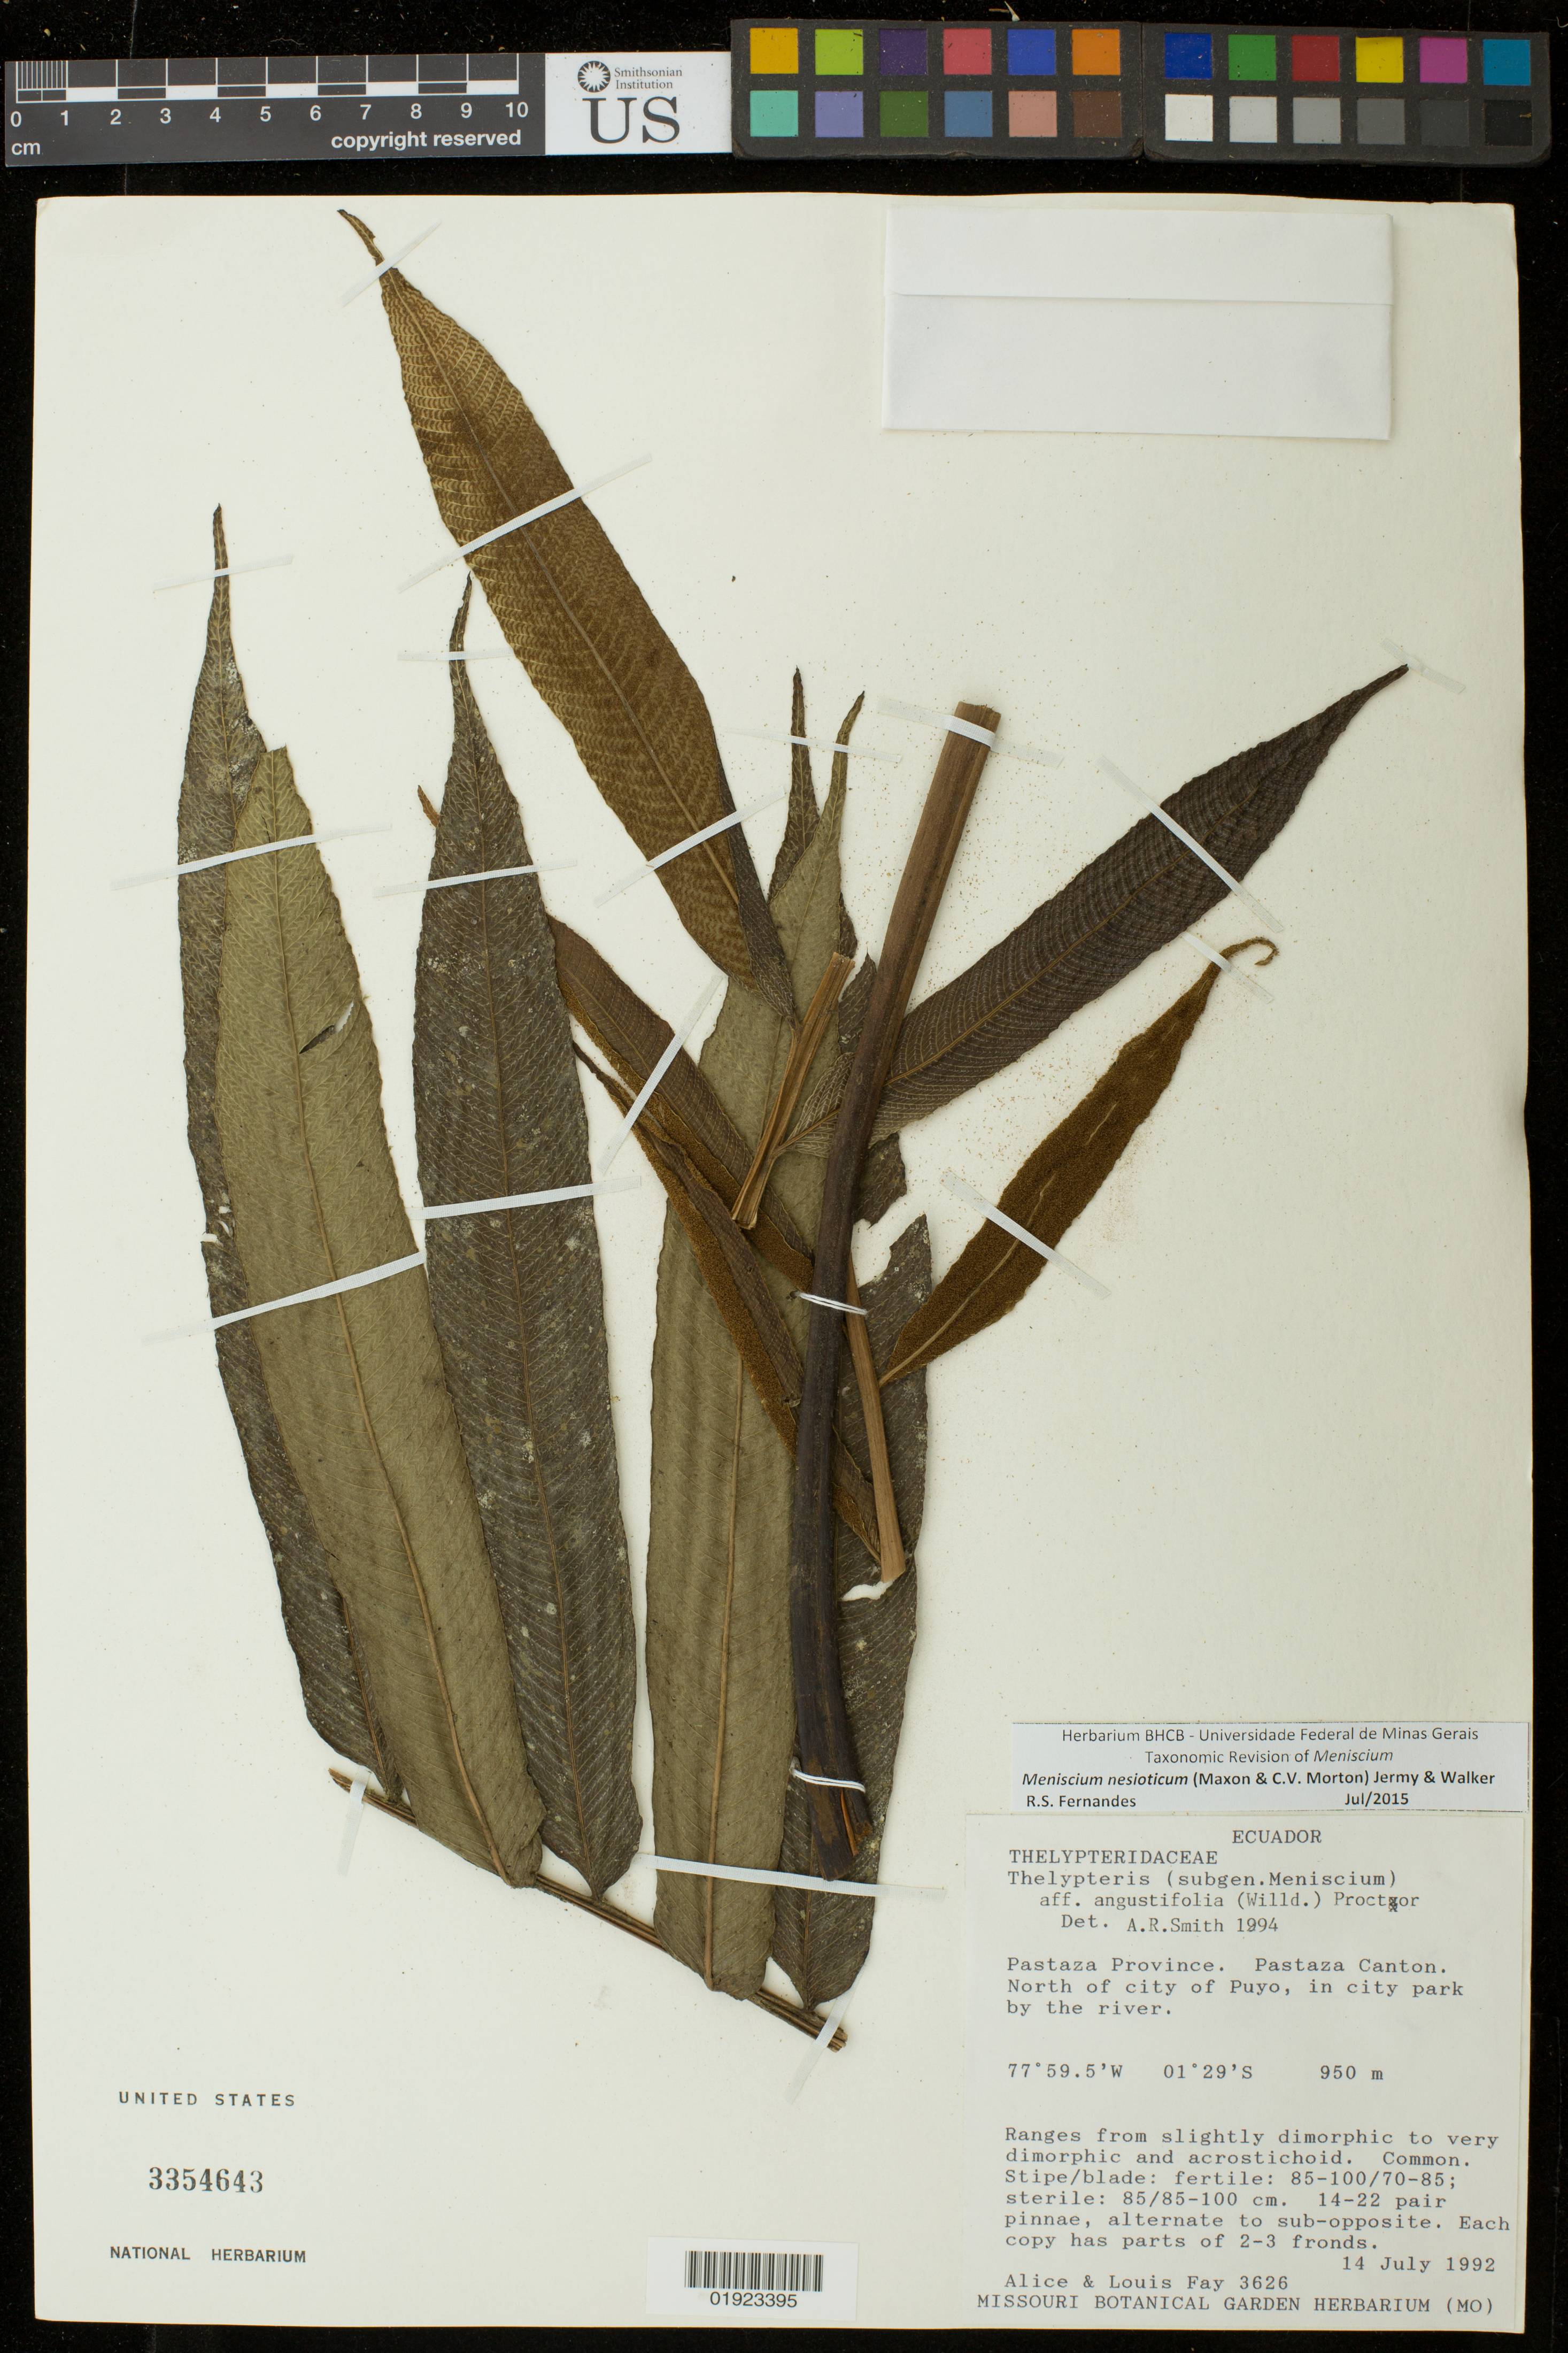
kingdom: Plantae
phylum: Tracheophyta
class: Polypodiopsida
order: Polypodiales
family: Thelypteridaceae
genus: Meniscium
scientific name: Meniscium nesioticum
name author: (Maxon & C.V. Morton) Pic. Serm.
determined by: Fernandes, R. S.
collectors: A. Fay & L. Fay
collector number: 3626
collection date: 1992-07-14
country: Ecuador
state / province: Pastaza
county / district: Pastaza Canton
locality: North of city of Puyo, in city park by the river.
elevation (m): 950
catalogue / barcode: US 3354643